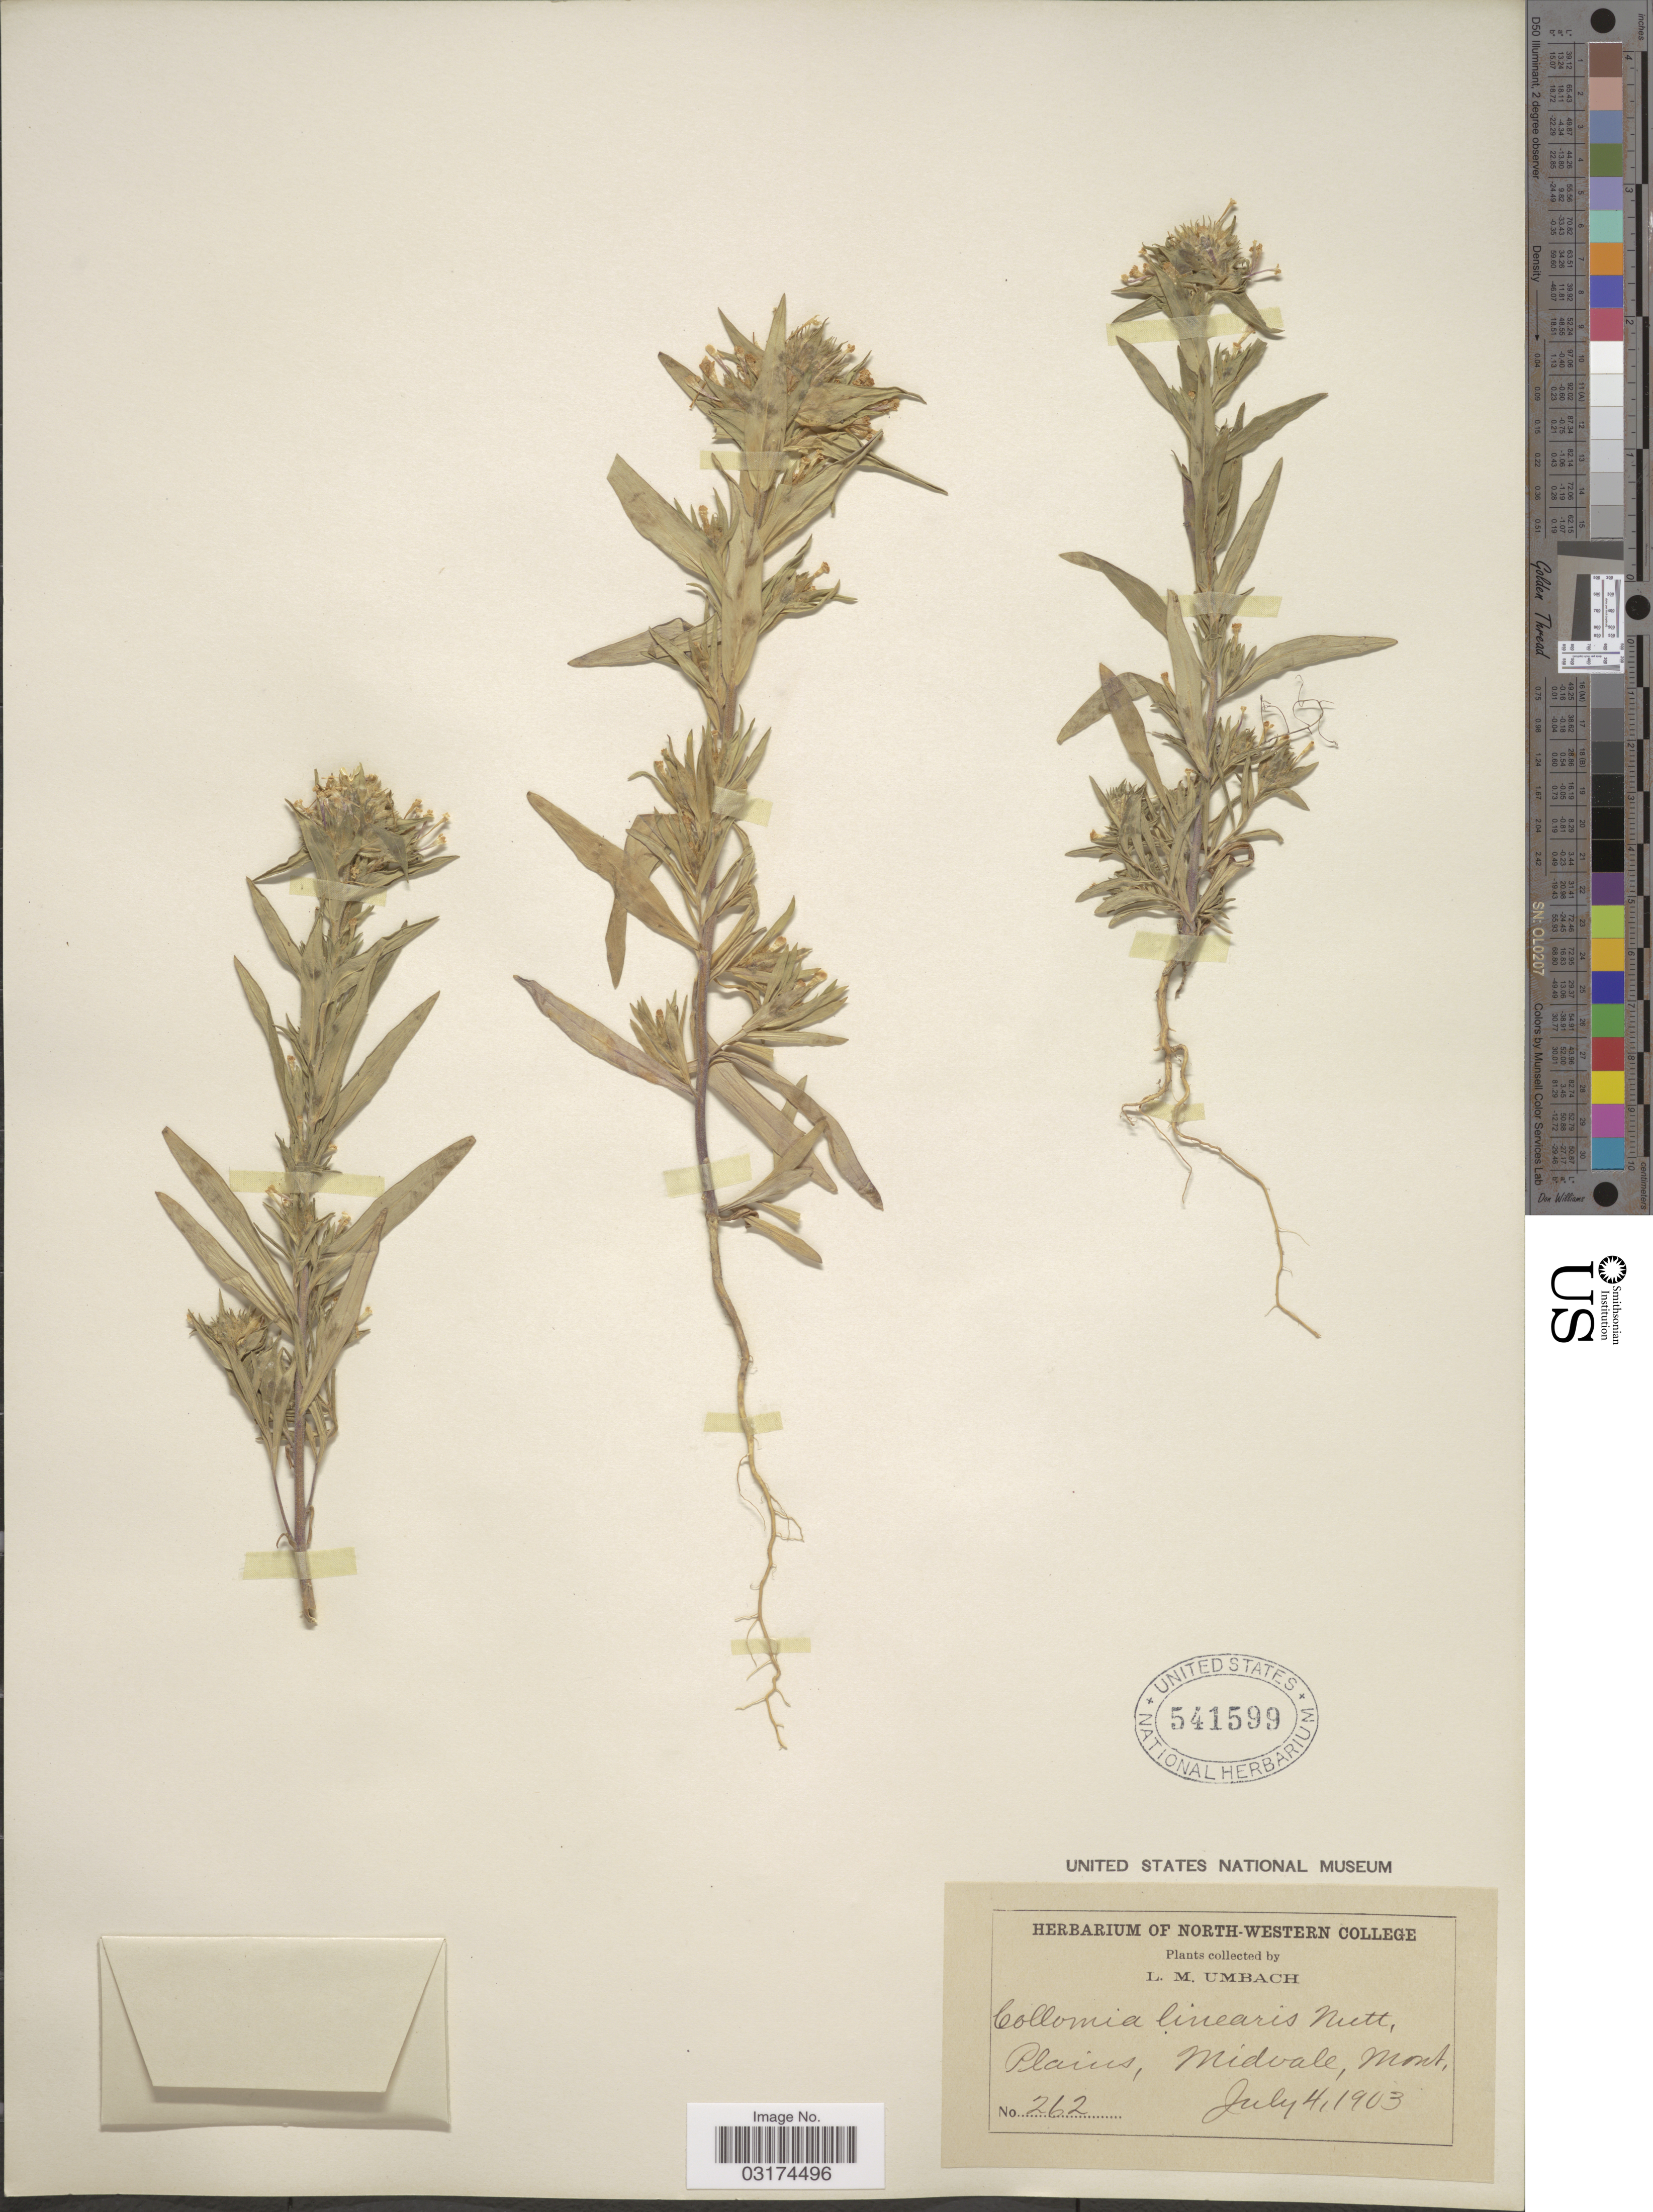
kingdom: Plantae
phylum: Tracheophyta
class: Magnoliopsida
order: Ericales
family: Polemoniaceae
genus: Collomia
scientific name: Collomia linearis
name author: Nutt.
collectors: L. M. Umbach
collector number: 262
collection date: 1903-07-04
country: United States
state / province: Montana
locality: Plains, Midvale.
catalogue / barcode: US 541599